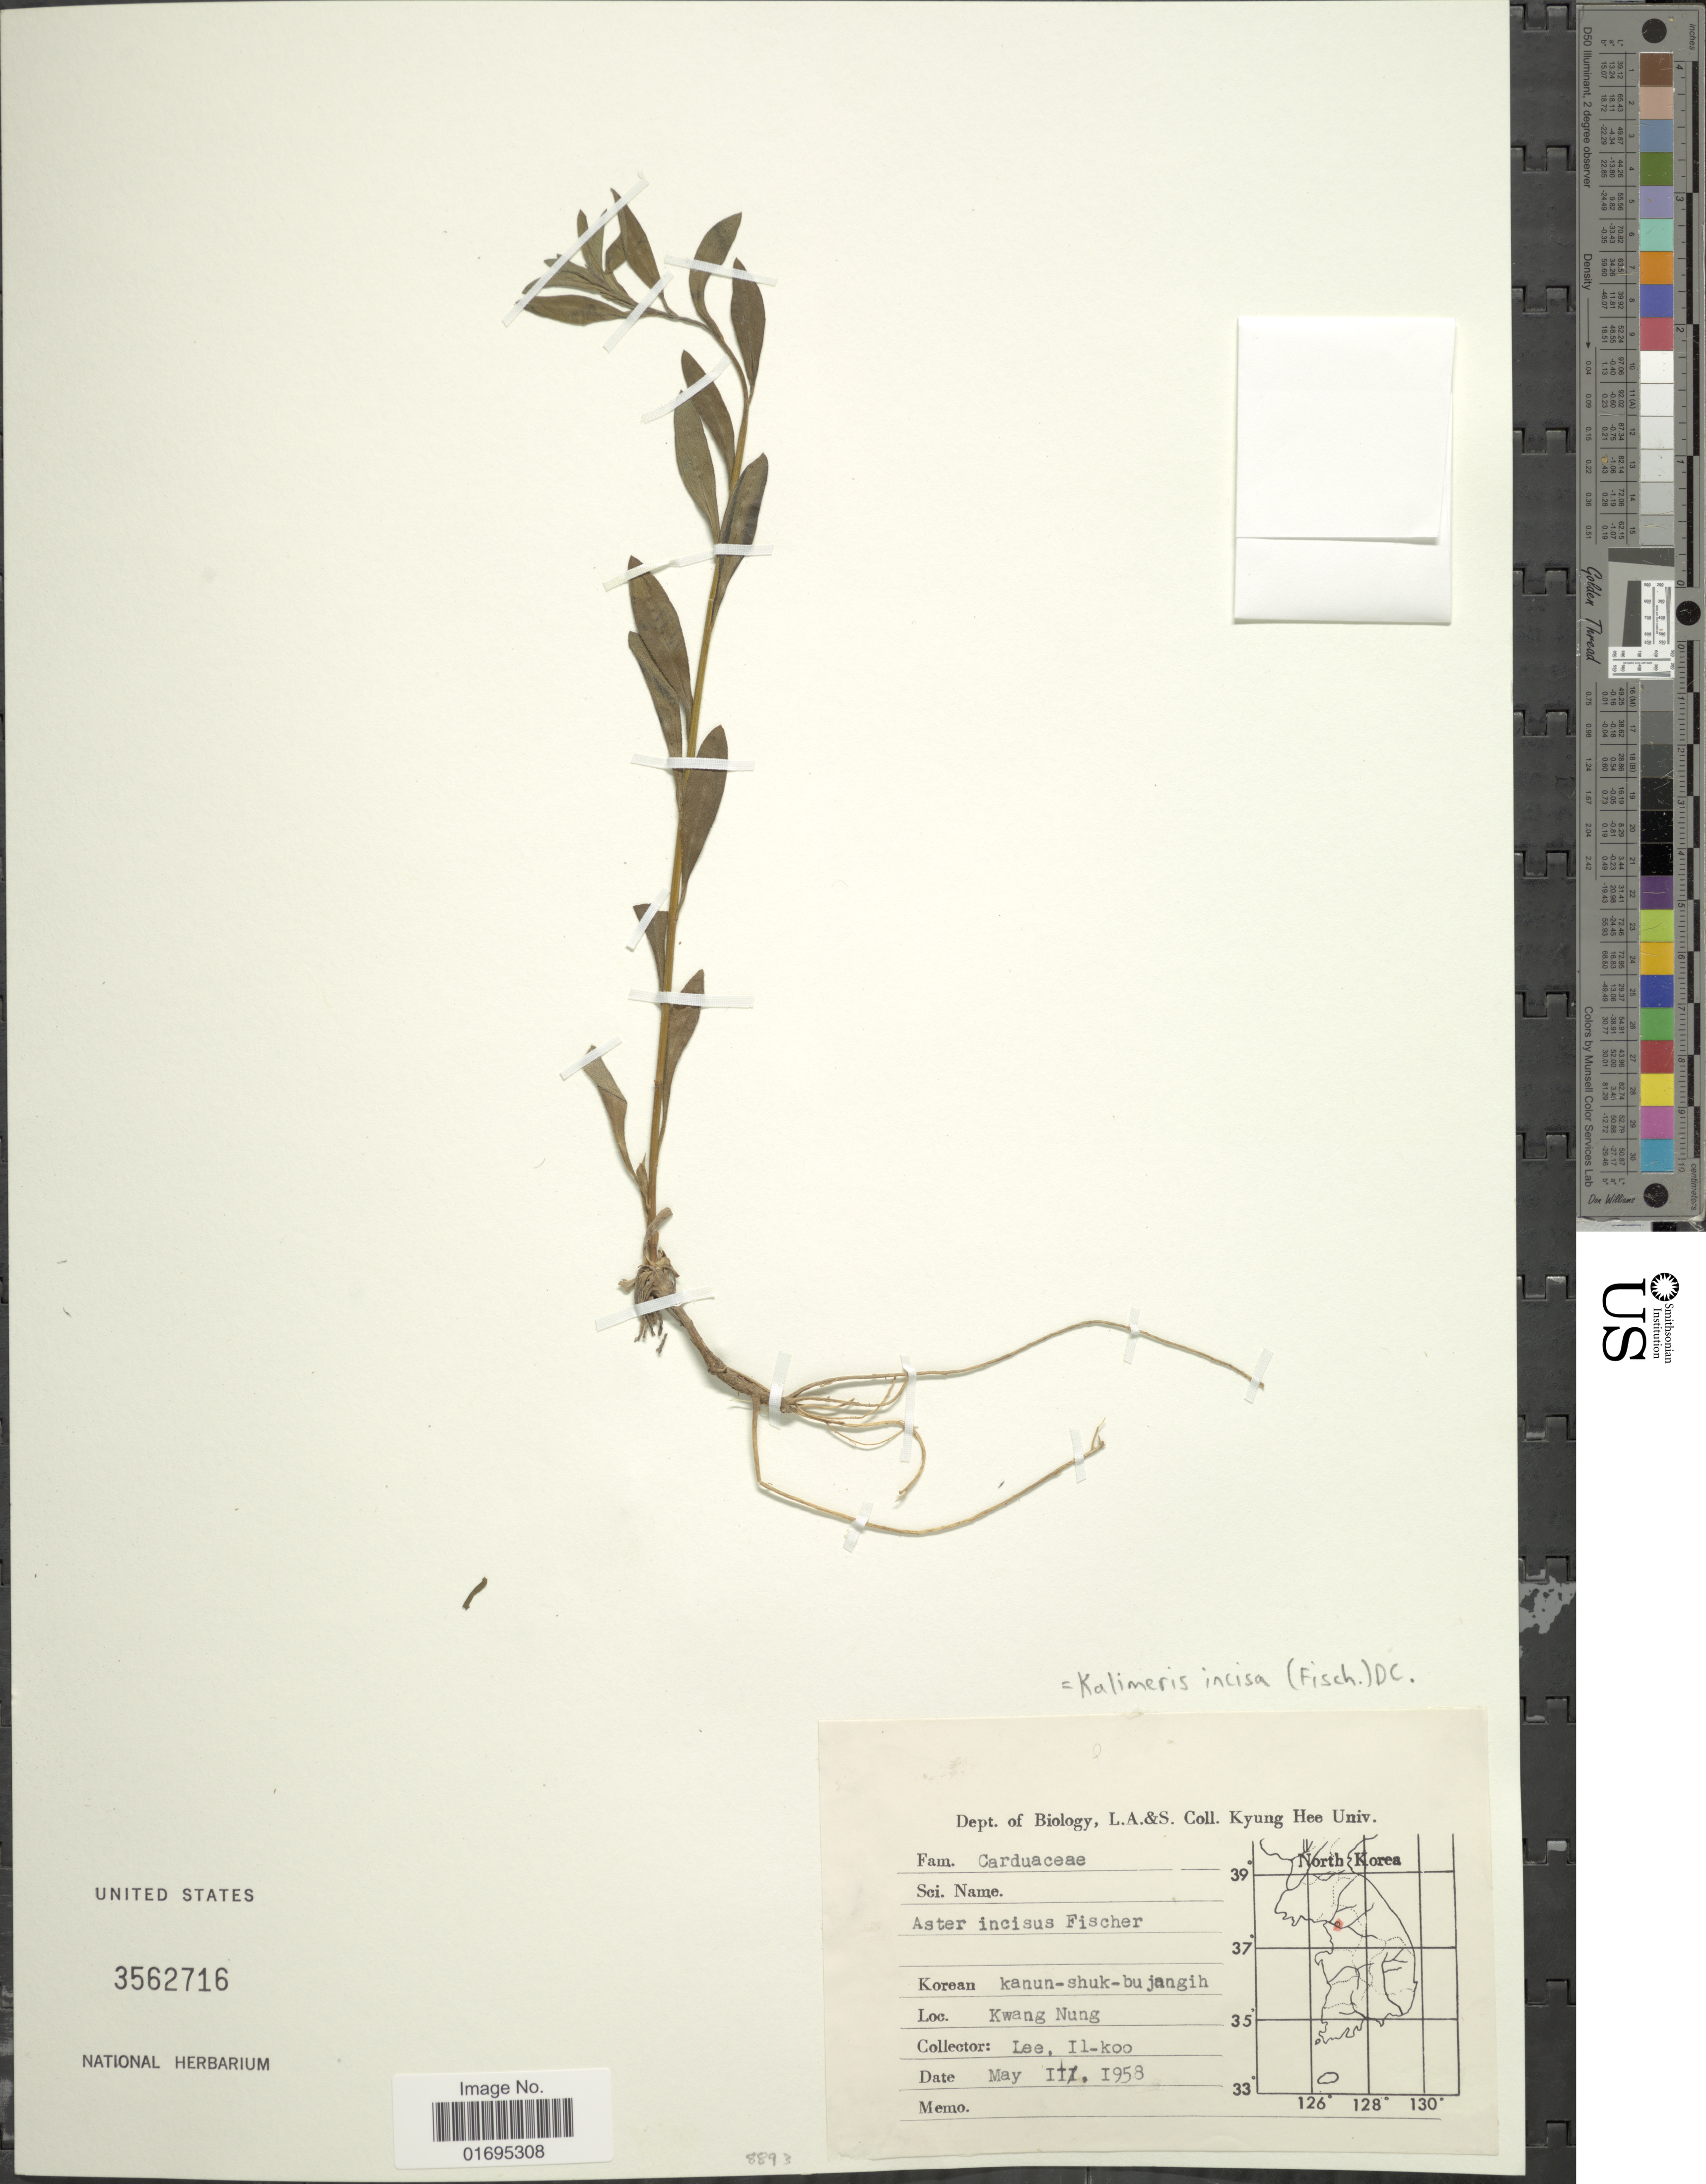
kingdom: Plantae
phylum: Tracheophyta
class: Magnoliopsida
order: Asterales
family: Asteraceae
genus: Kalimeris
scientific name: Kalimeris incisa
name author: (Fisch.) DC.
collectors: I. Lee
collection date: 1958-05-02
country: South Korea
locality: Kanun-shuk-bujangih, Kwang Nung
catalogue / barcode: US 3562716